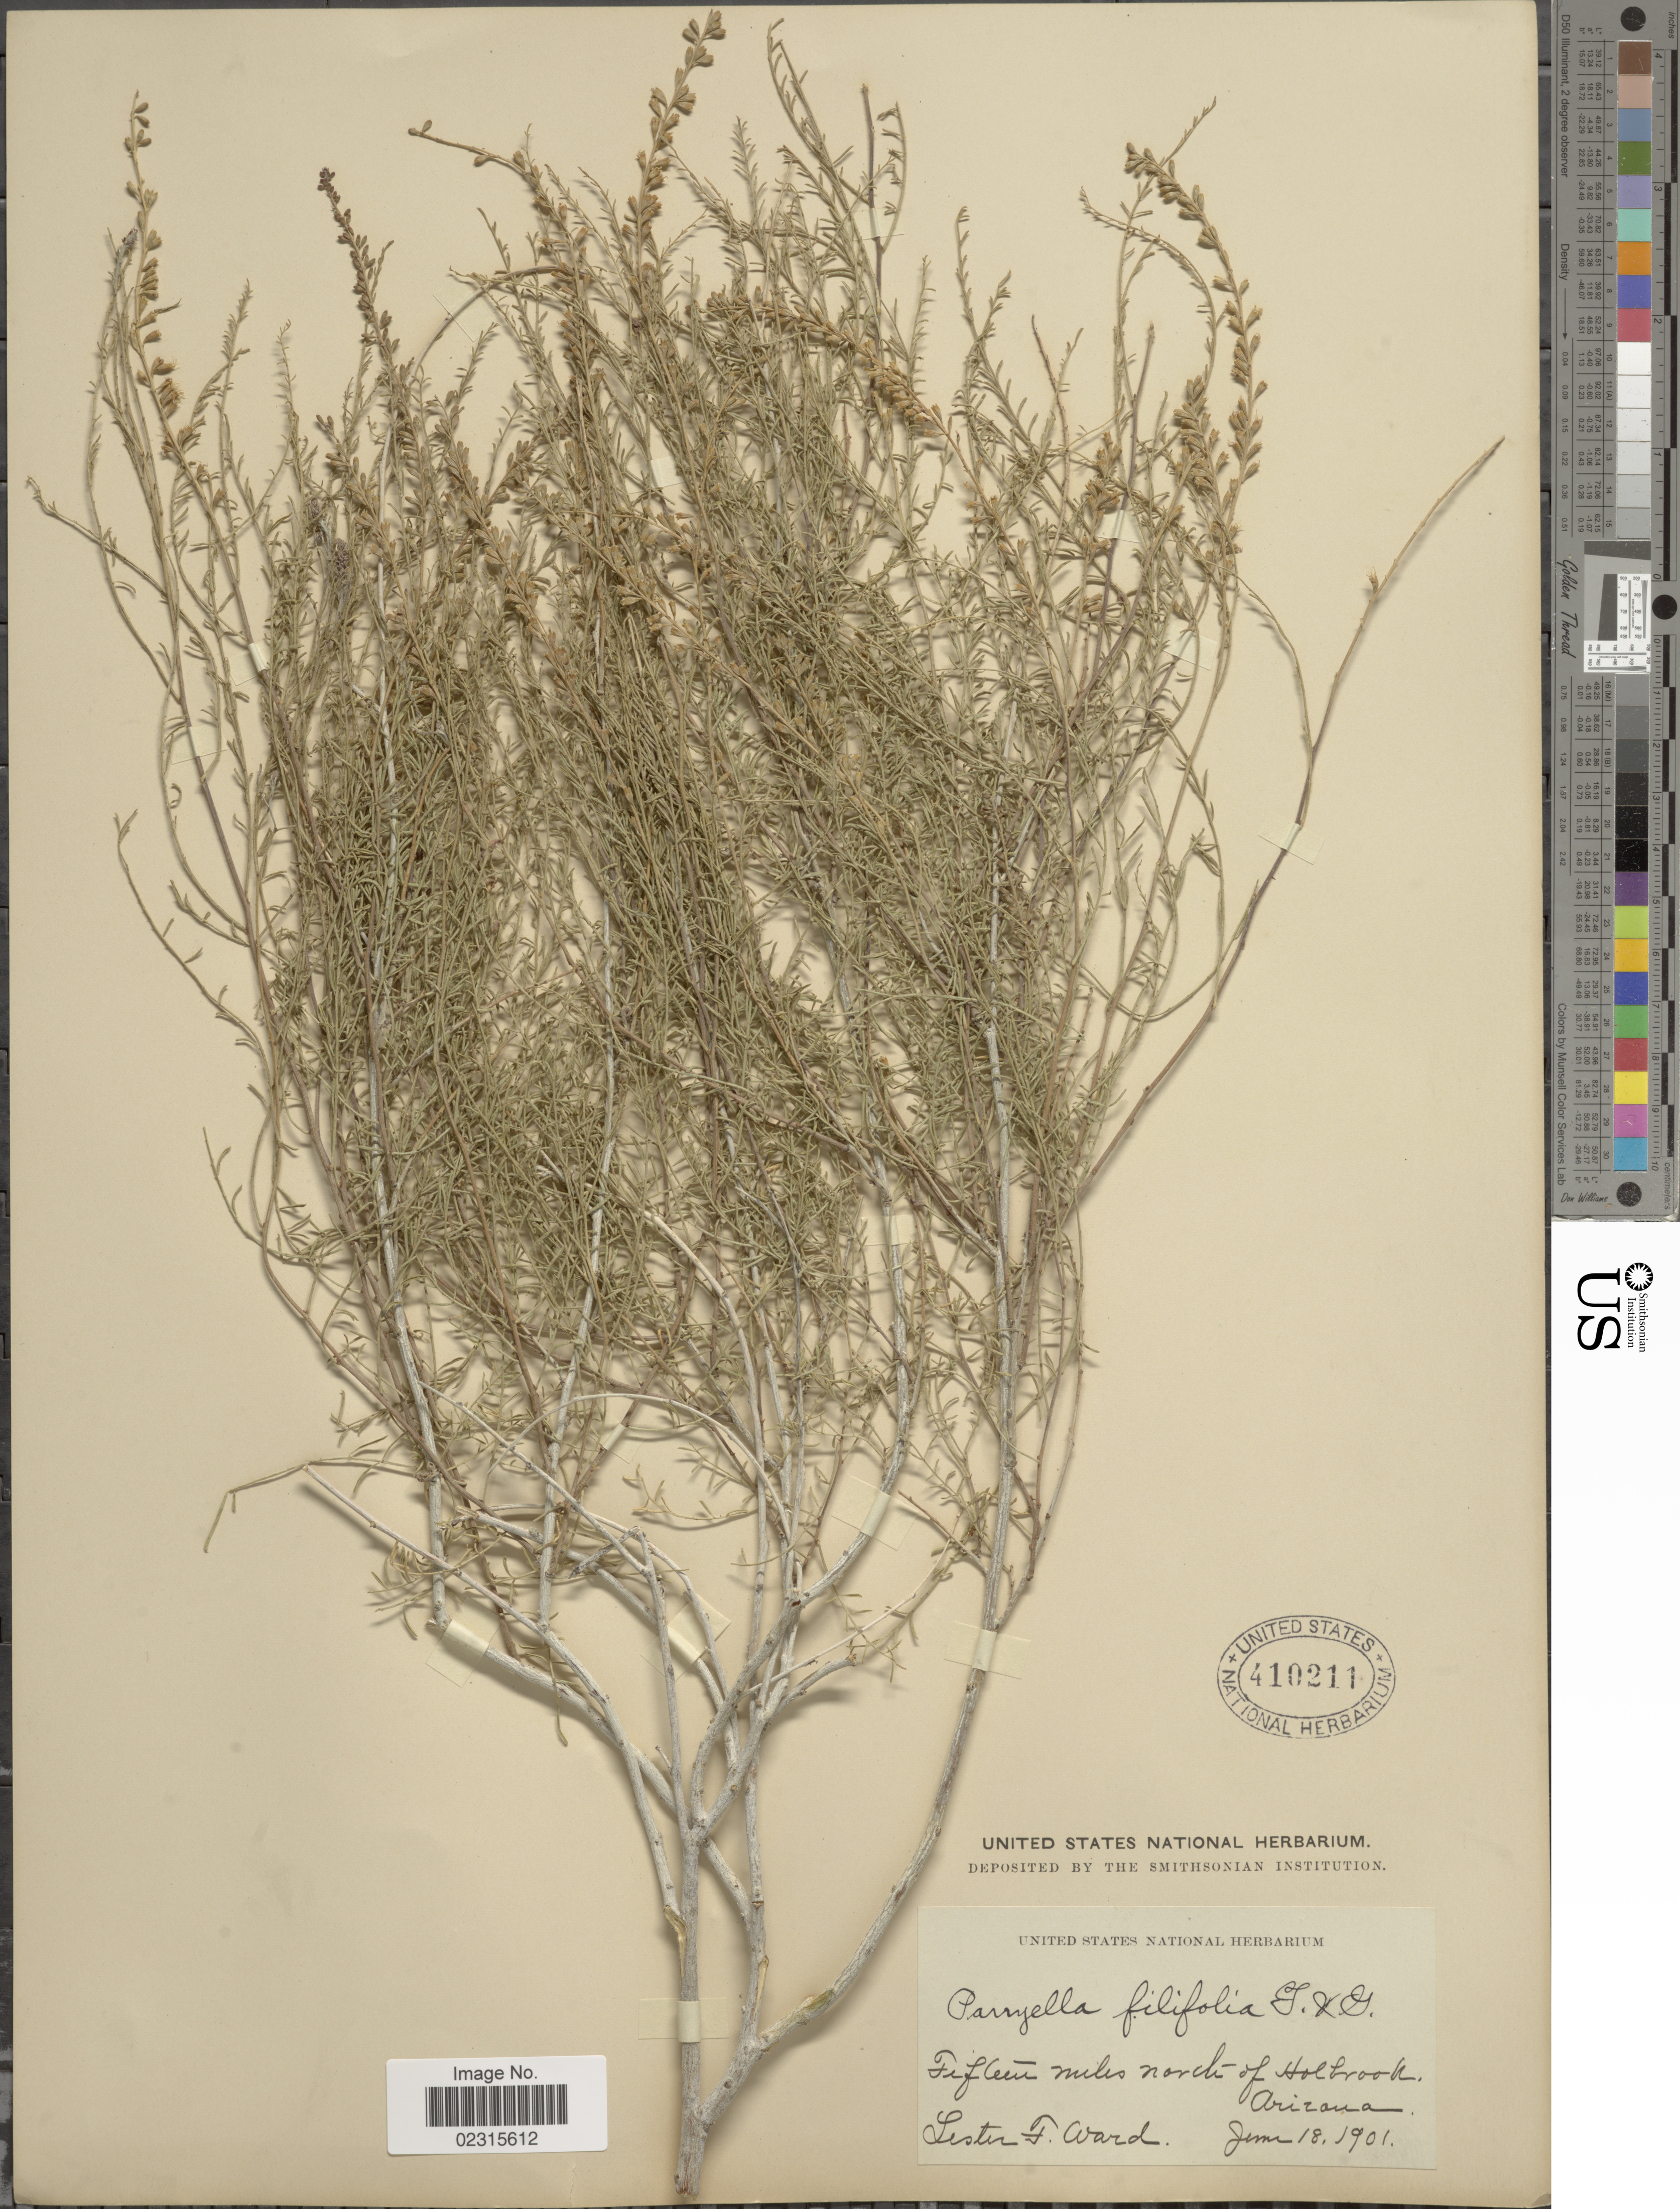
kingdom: Plantae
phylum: Tracheophyta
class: Magnoliopsida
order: Fabales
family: Fabaceae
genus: Parryella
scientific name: Parryella filifolia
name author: Torr. & A. Gray ex A. Gray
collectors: L. F. Ward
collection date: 1901-06-18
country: United States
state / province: Arizona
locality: Fifteen miles north of Holbrook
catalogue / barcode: US 410211